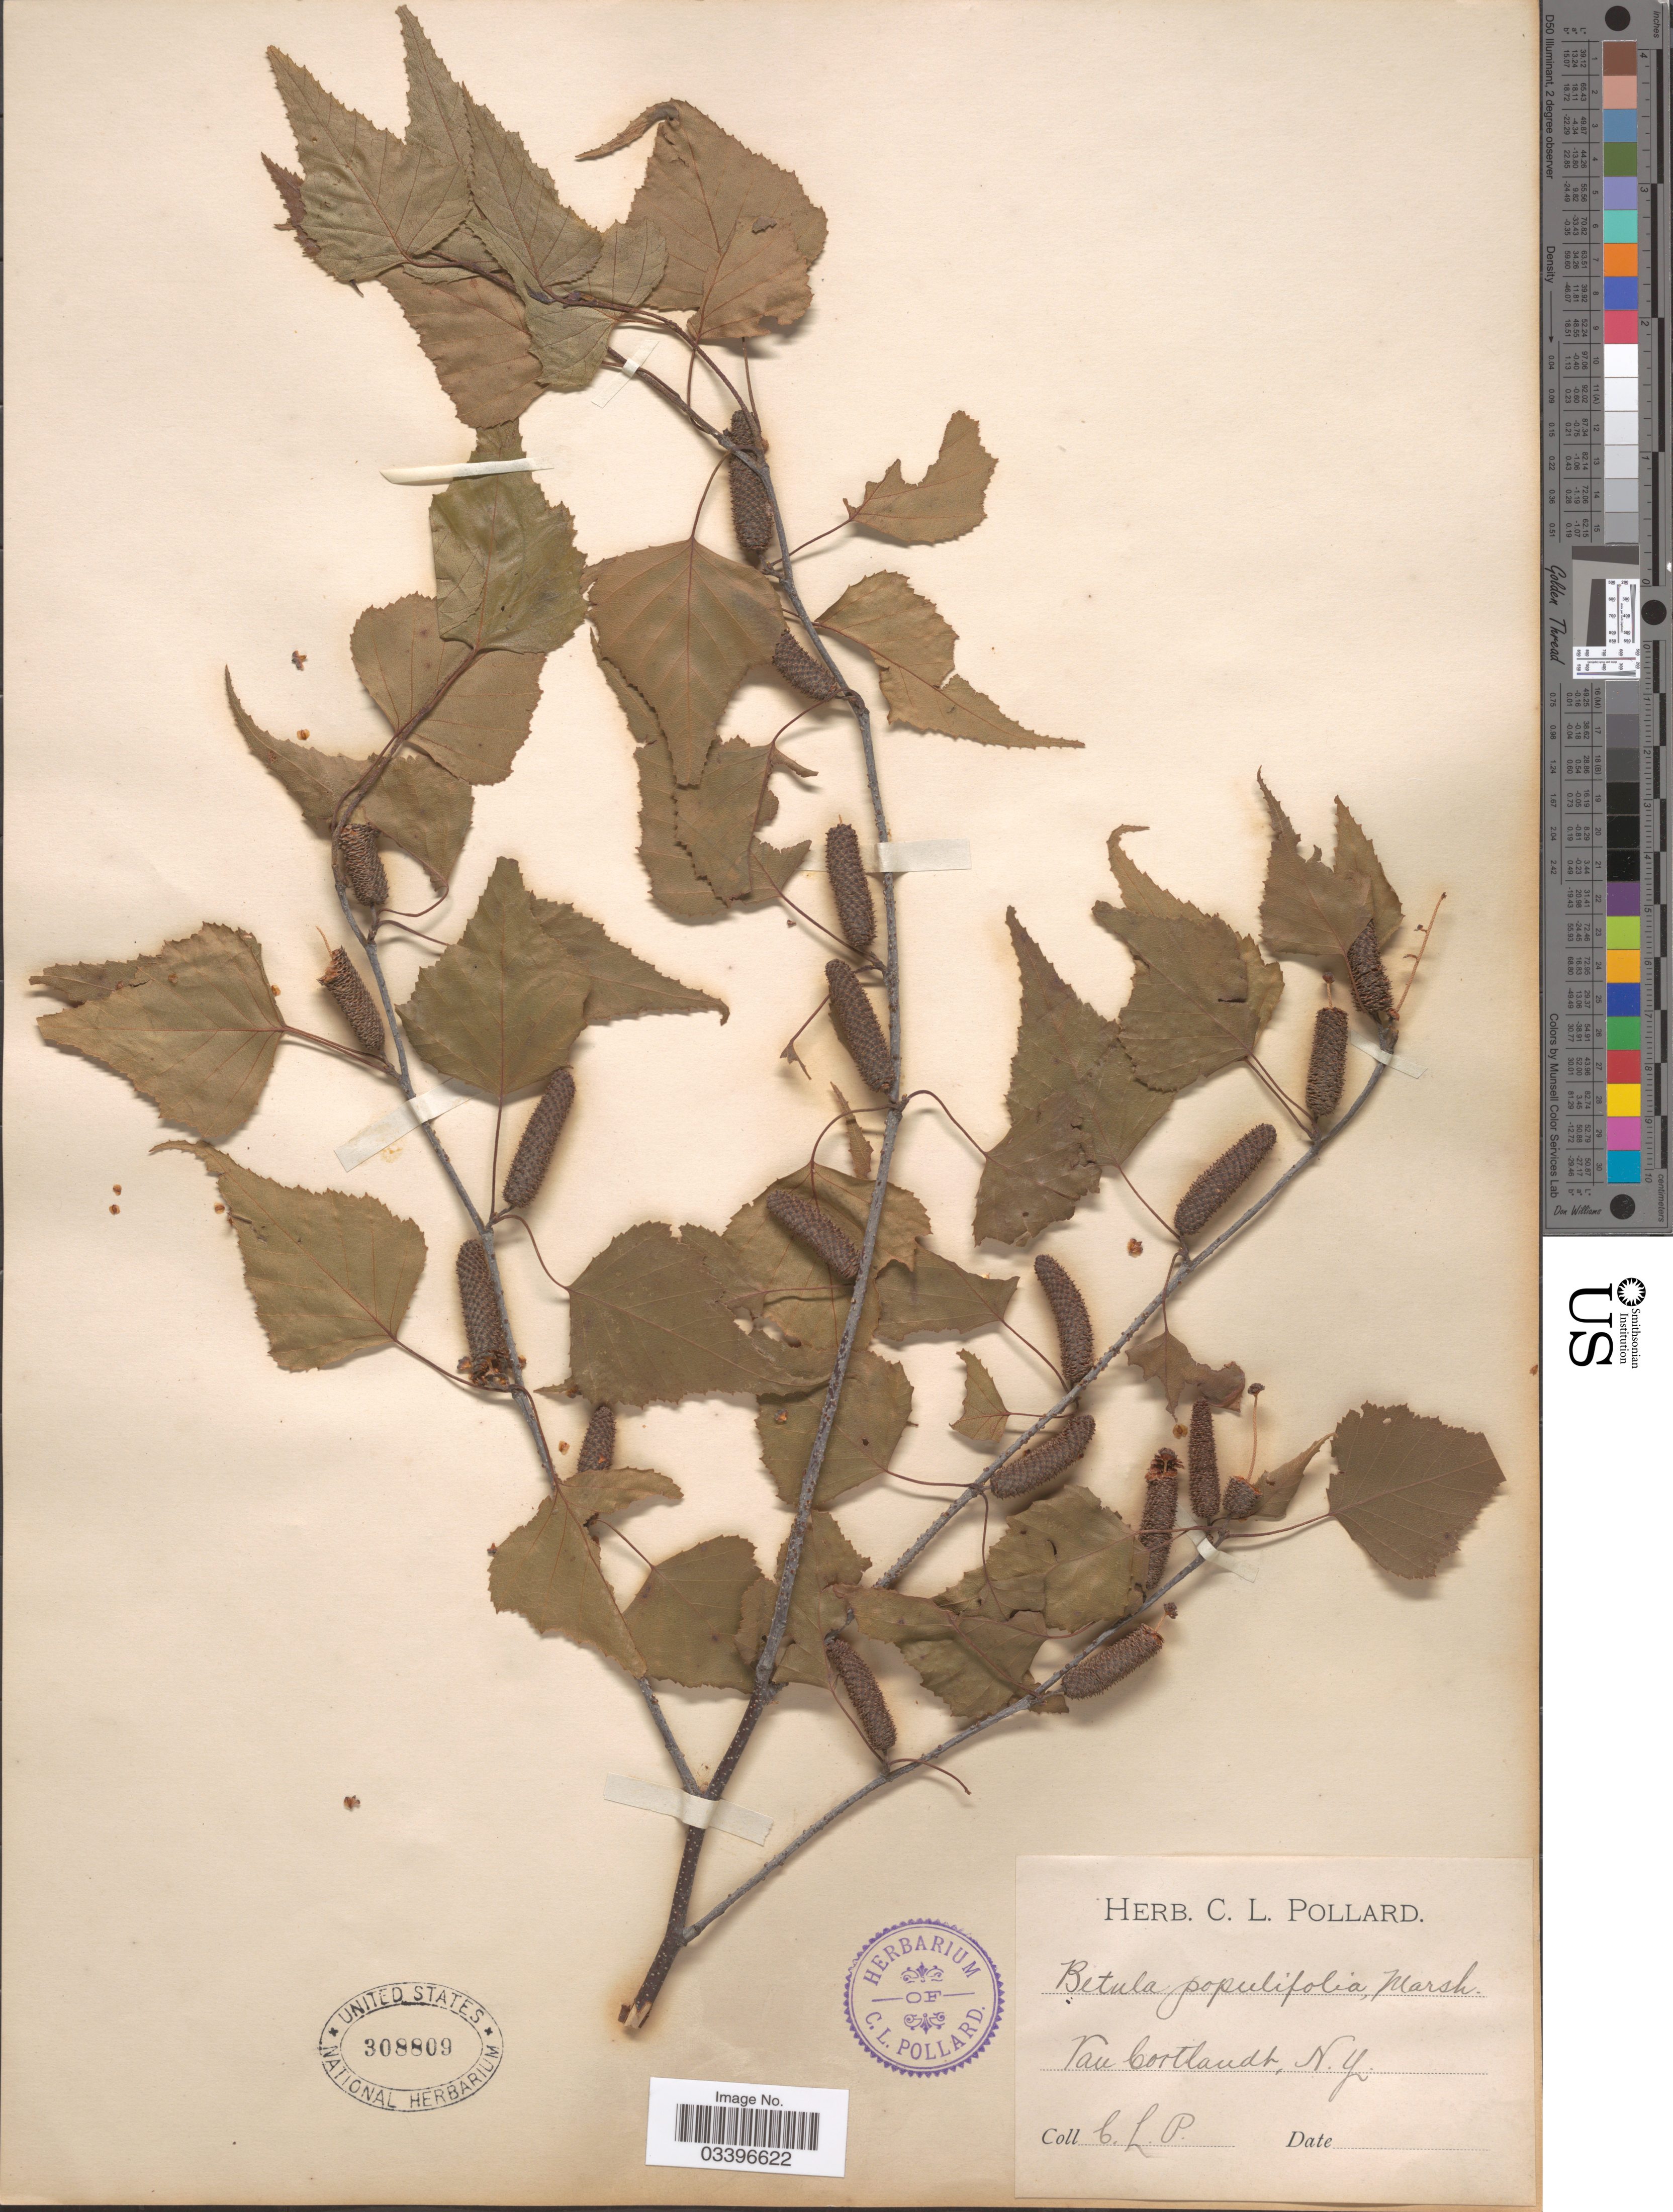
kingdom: Plantae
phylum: Tracheophyta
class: Magnoliopsida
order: Fagales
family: Betulaceae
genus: Betula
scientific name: Betula populifolia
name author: Marshall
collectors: C. L. Pollard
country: United States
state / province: New York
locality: Van Cortlandt.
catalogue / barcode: US 308809